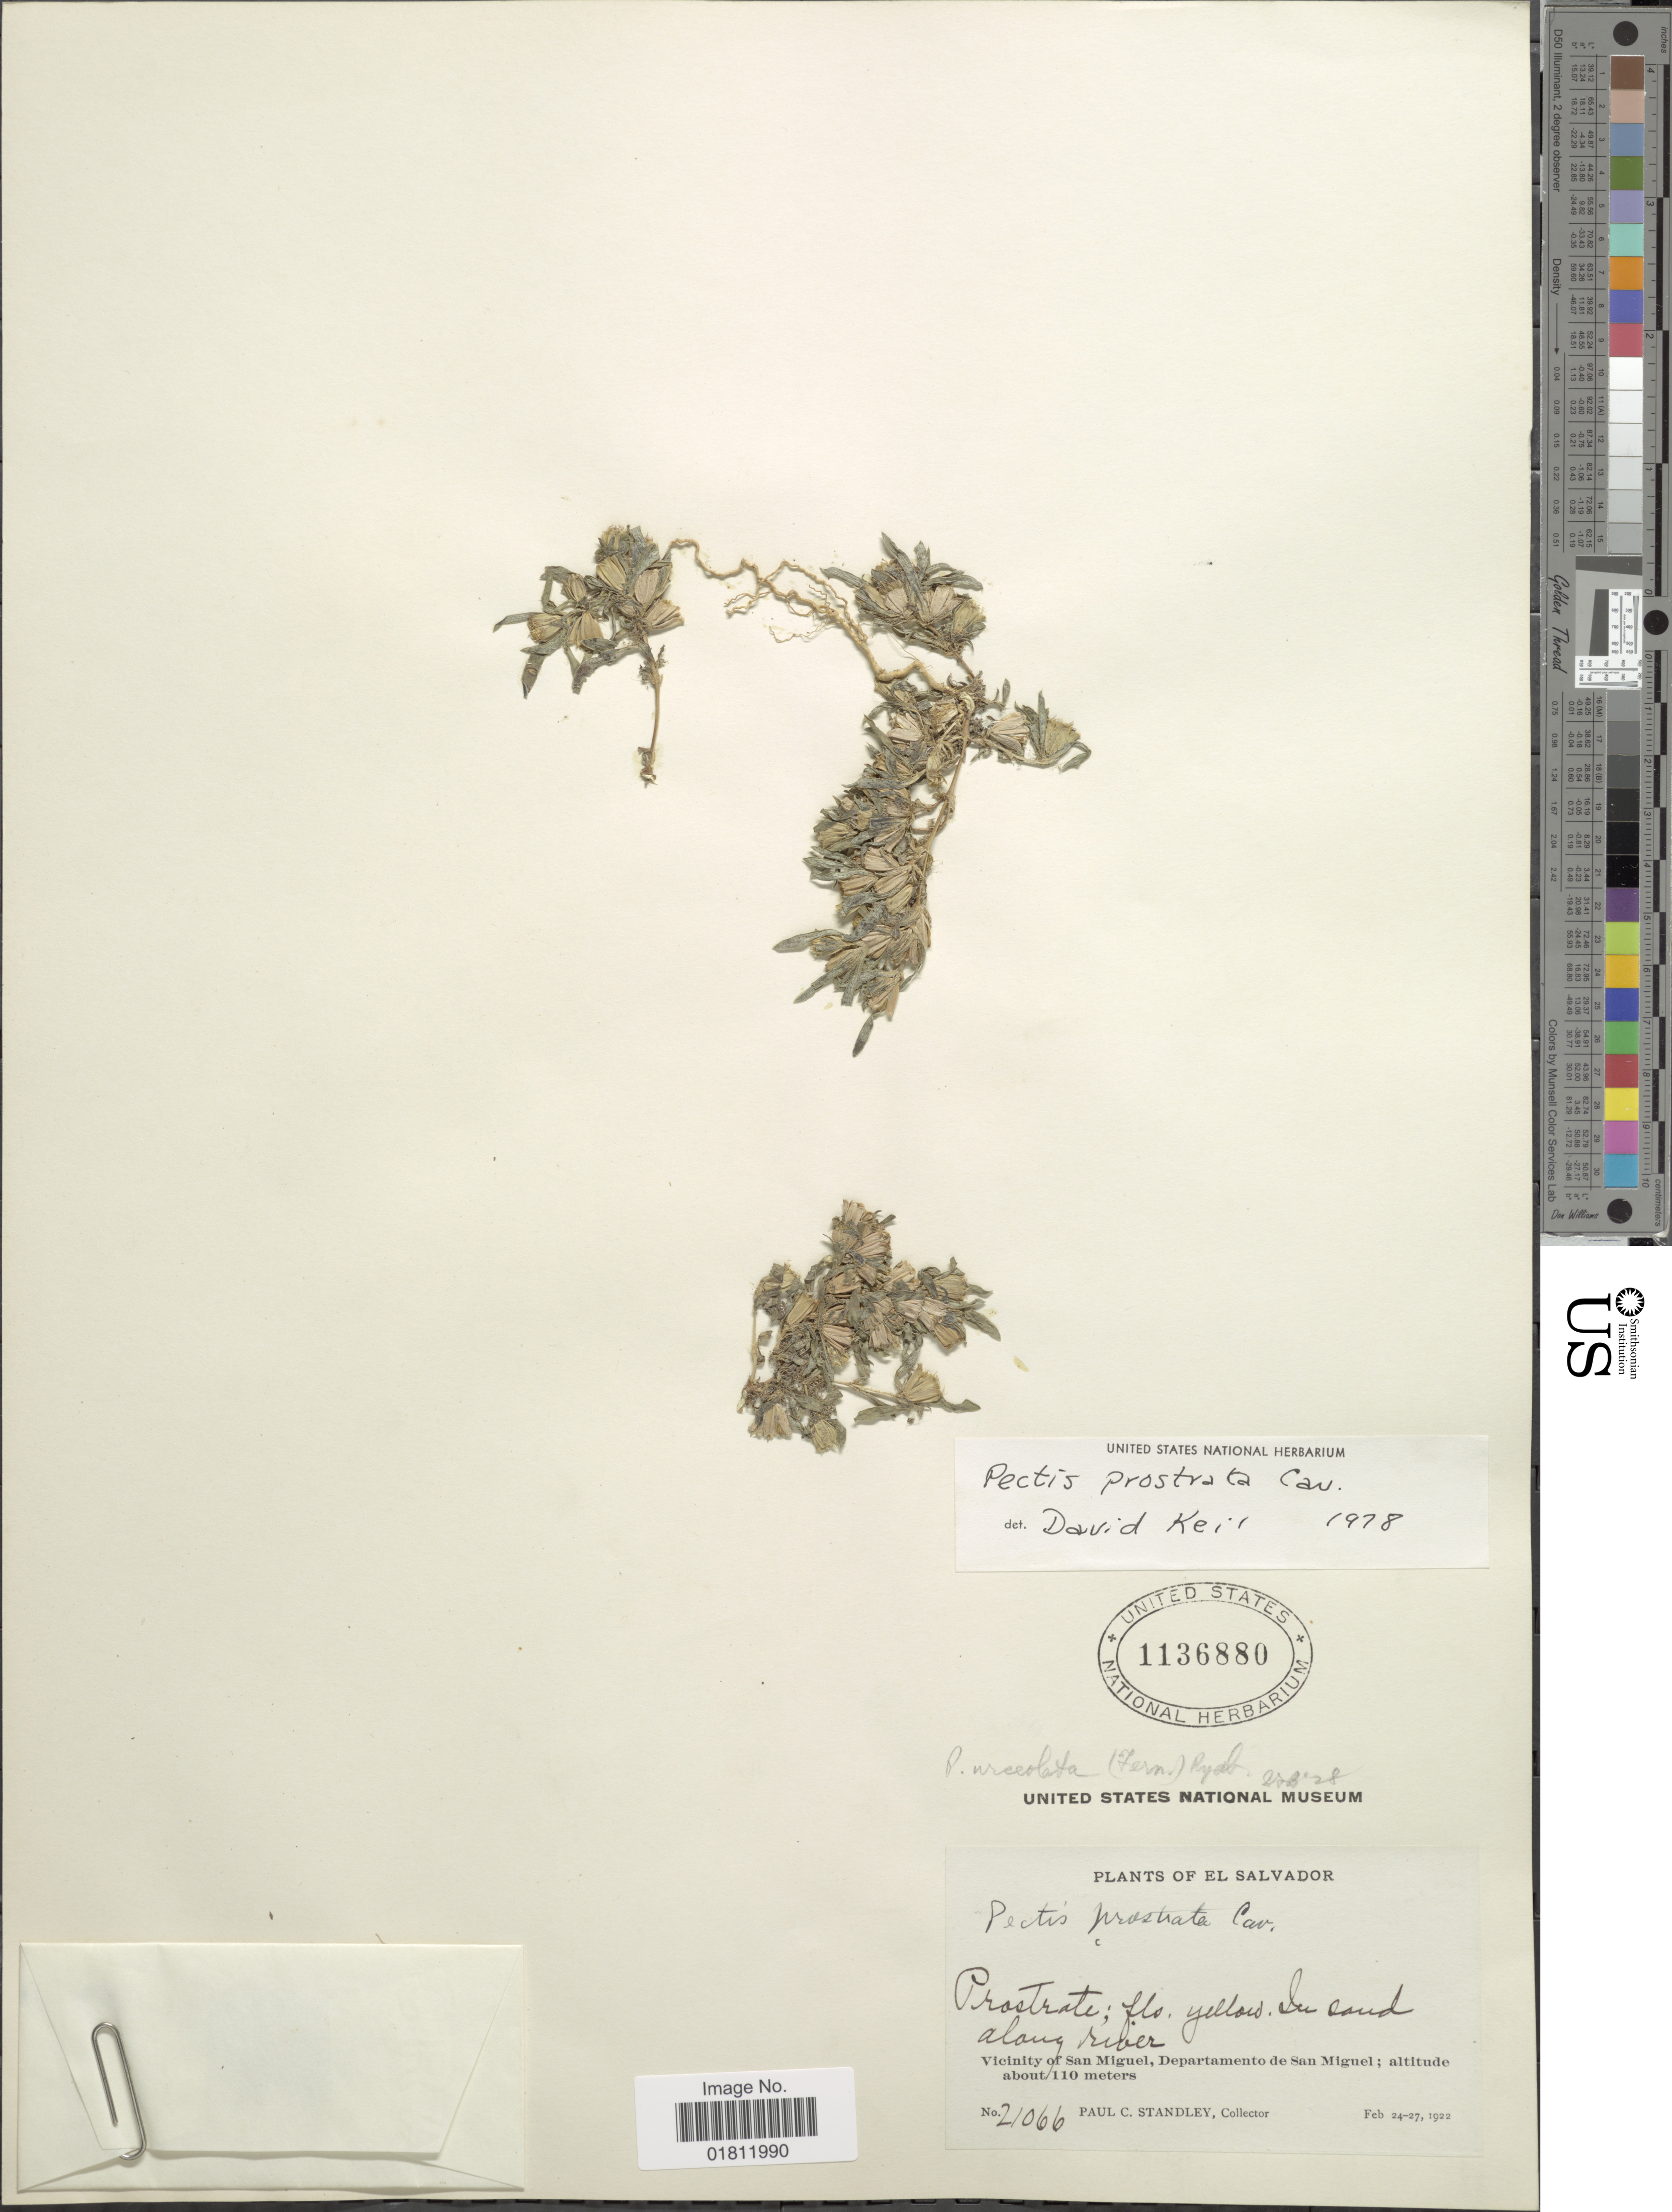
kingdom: Plantae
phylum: Tracheophyta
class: Magnoliopsida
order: Asterales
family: Asteraceae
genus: Pectis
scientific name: Pectis prostrata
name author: Cav.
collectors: P. C. Standley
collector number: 21066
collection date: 1922-02-24/1922-02-27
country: El Salvador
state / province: San Miguel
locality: In land, Along river, Vicinity of San Miguel, Departamento de San Miguel.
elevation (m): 110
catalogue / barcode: US 1136880